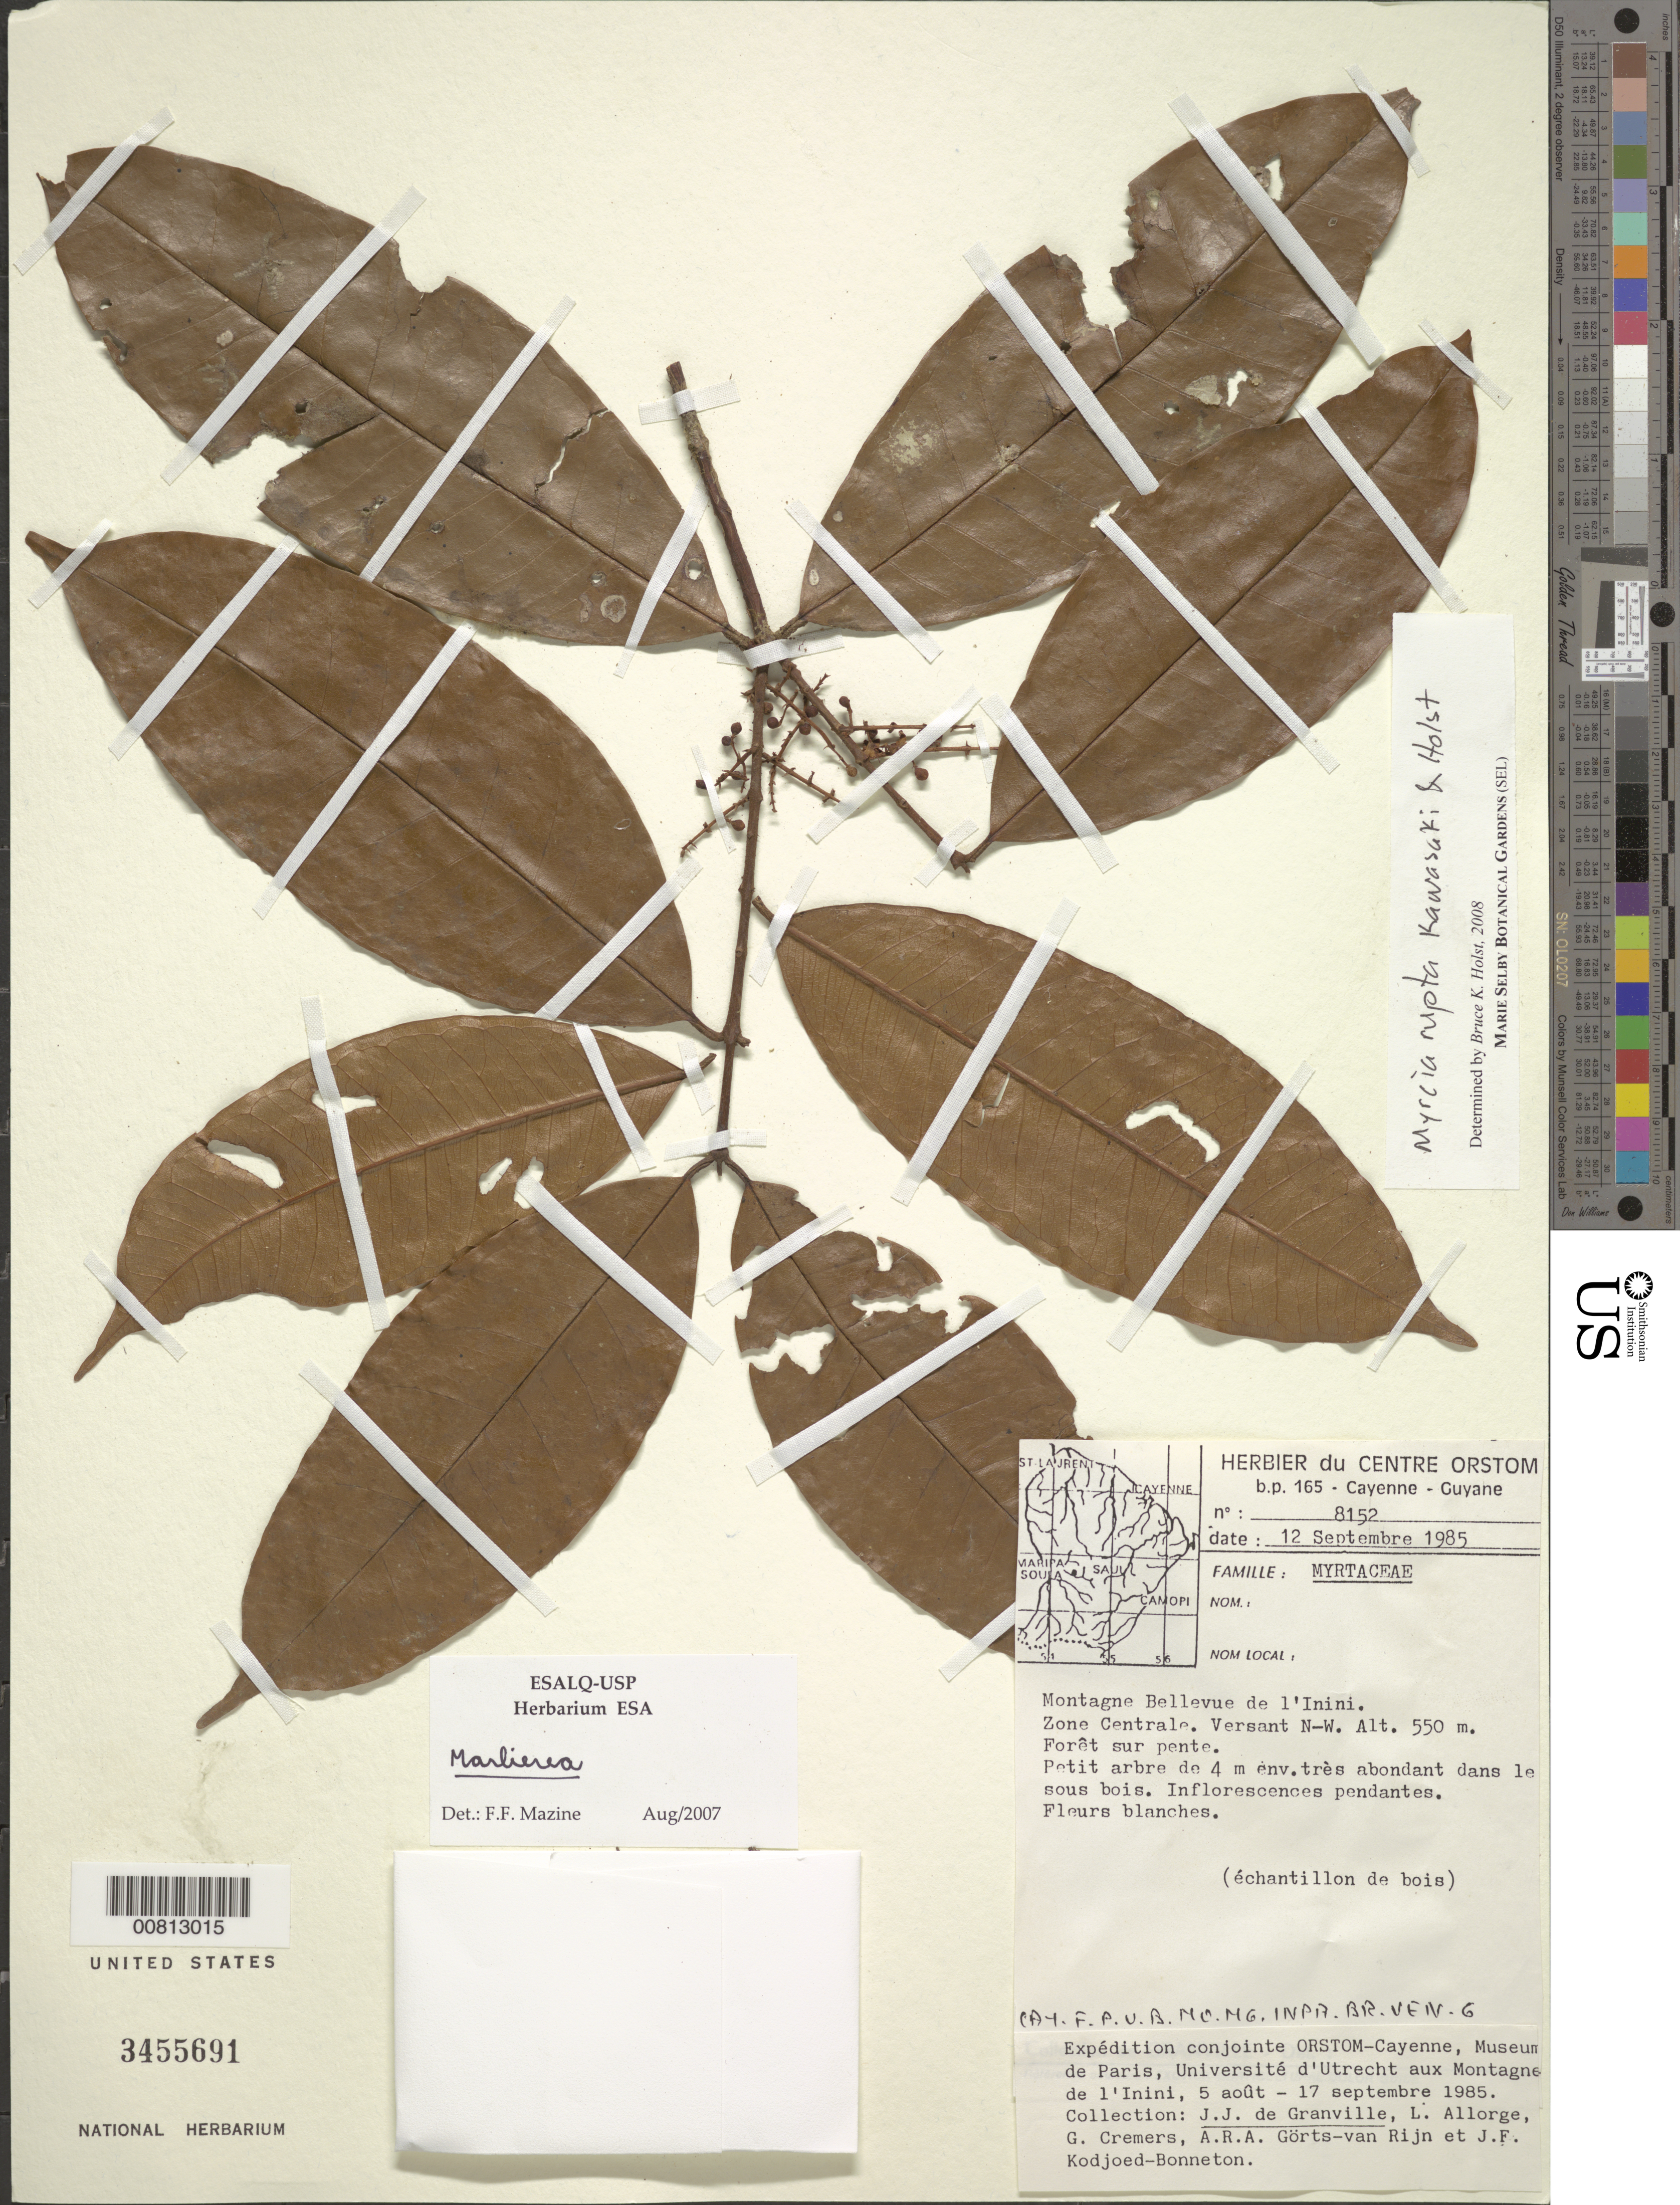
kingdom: Plantae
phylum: Tracheophyta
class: Magnoliopsida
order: Myrtales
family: Myrtaceae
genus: Myrcia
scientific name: Myrcia rupta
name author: M.L. Kawas. & B. Holst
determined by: Holst, Bruce K.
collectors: J.-J. de Granville, L. Allorge, G. Cremers, A. .R. A. Görts-van Rijn & J. Kodjoed-Bonneton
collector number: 8152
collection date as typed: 12-Sep-85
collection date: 1985-09-12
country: French Guiana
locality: Montagnes Bellevue de l'Inini, zone centrale, versant NW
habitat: Forêt sur pente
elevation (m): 550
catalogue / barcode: US 3455691